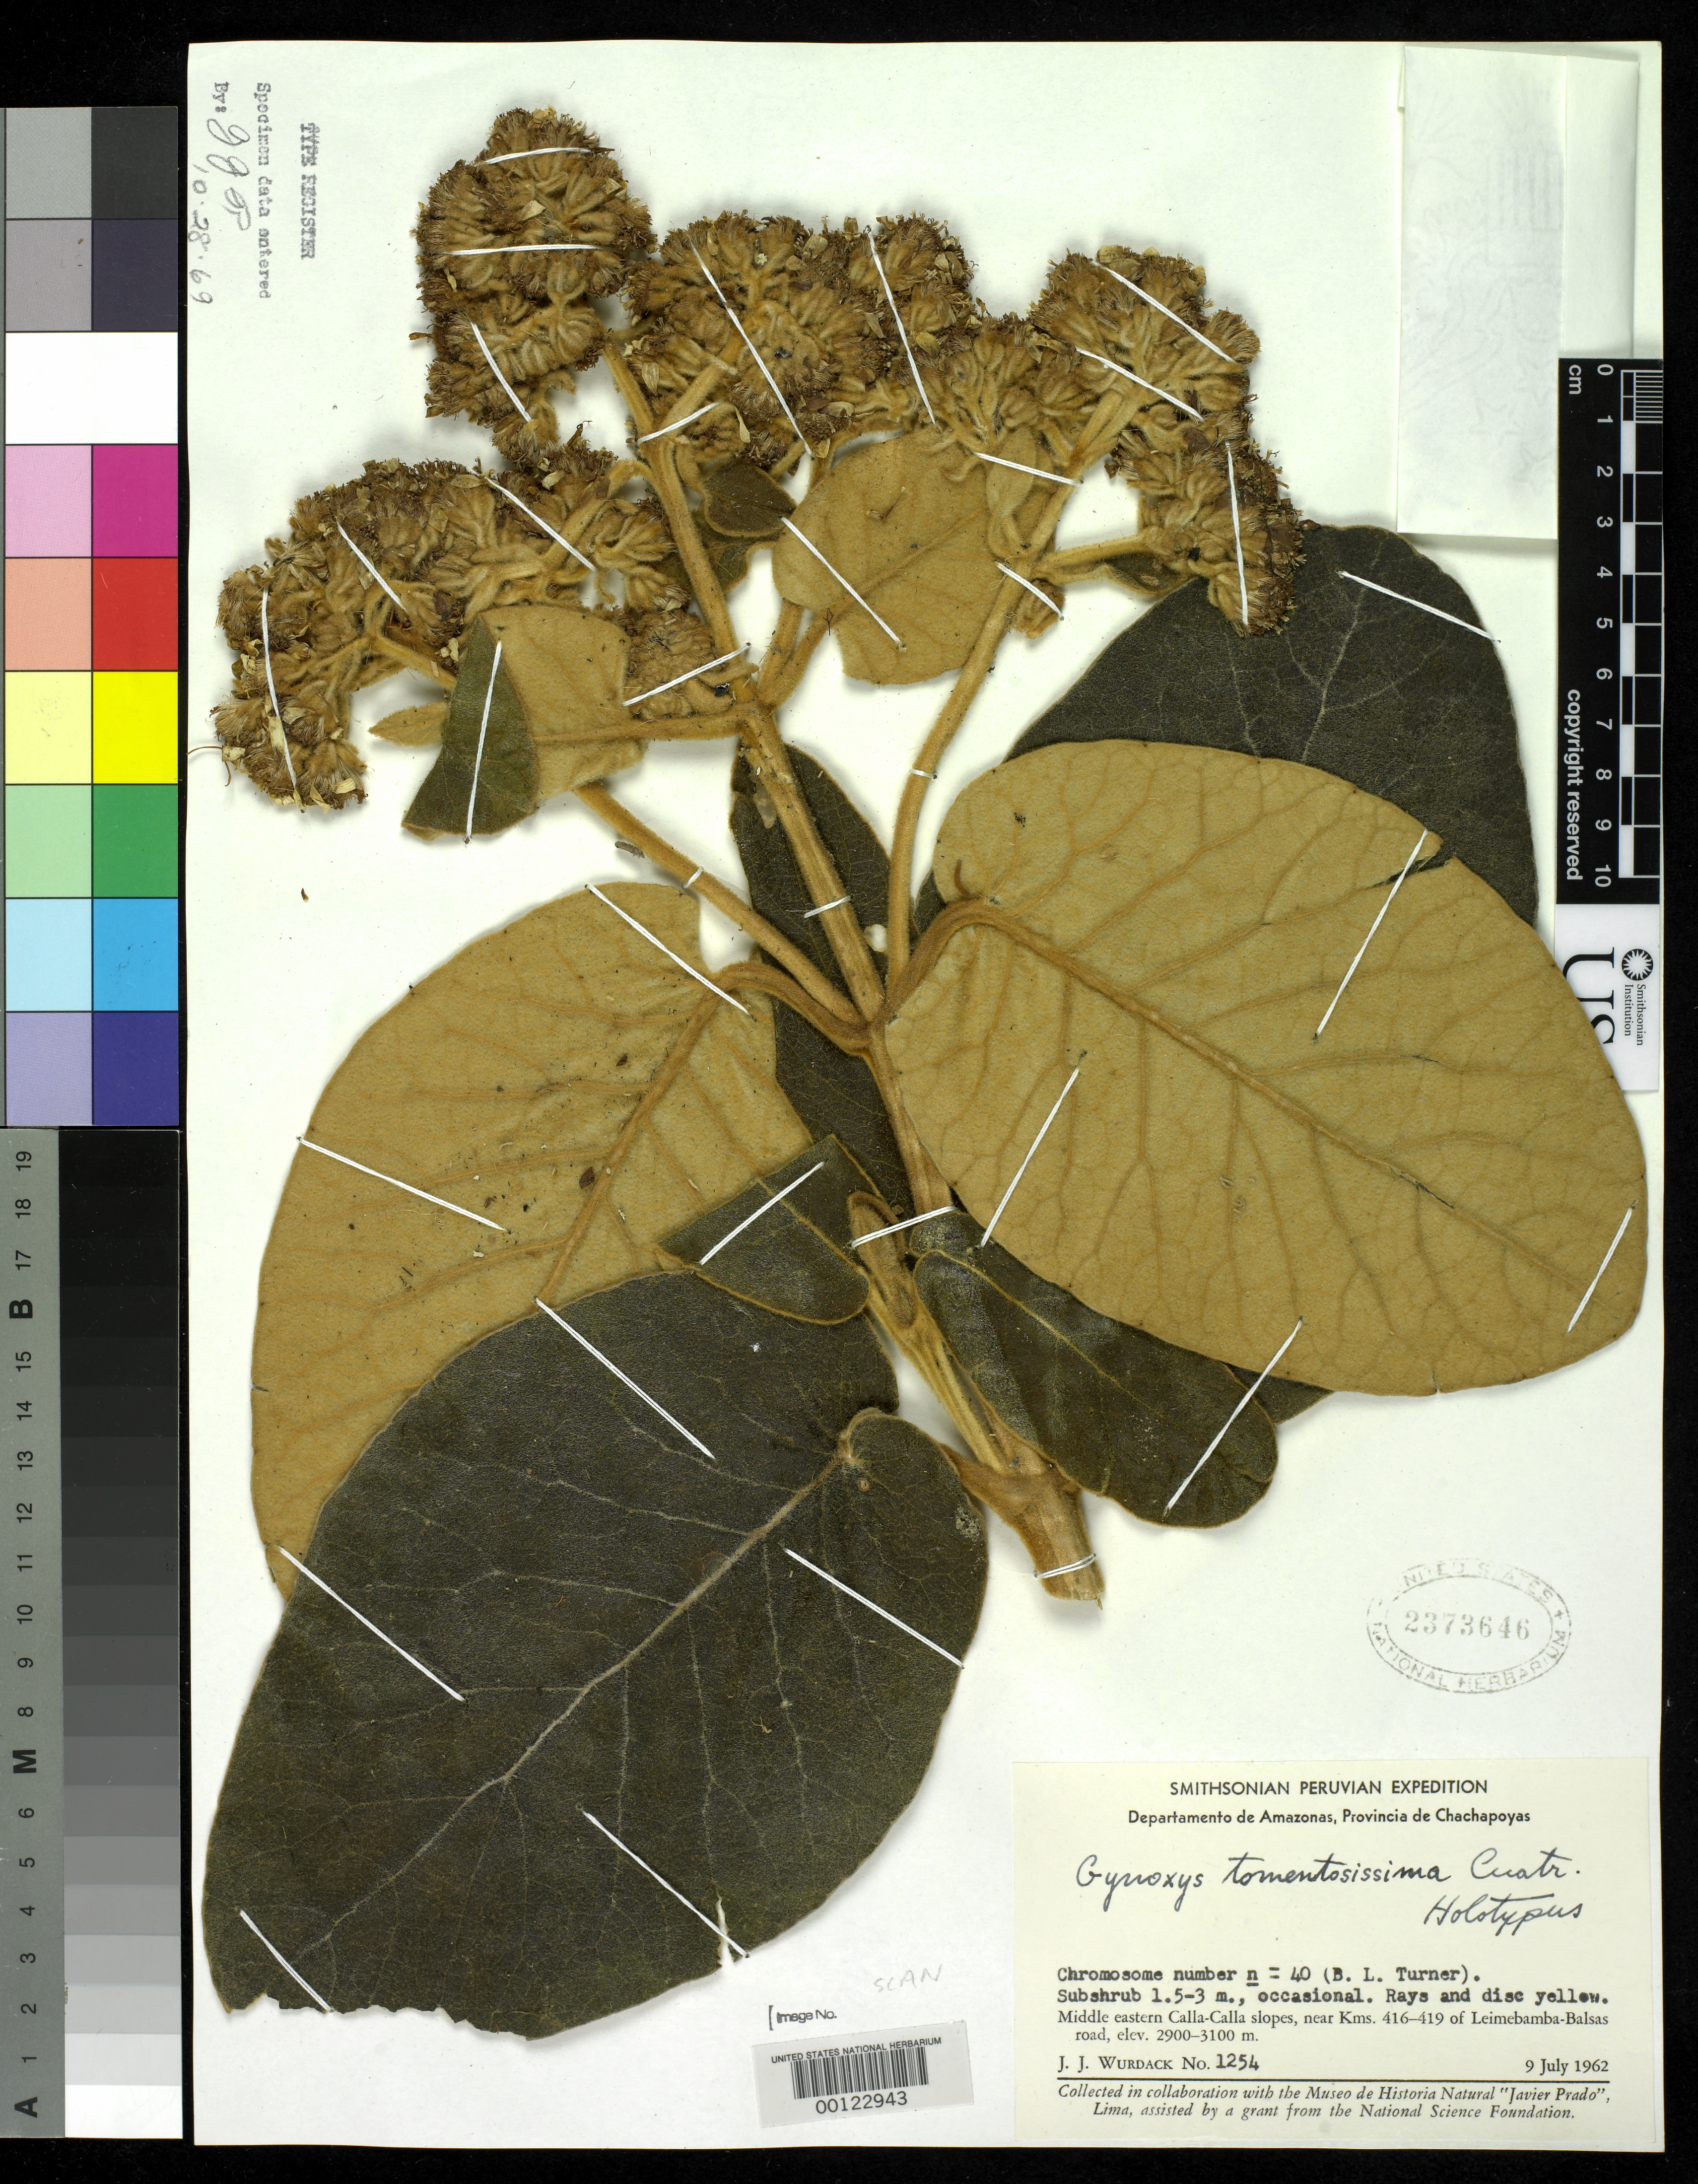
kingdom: Plantae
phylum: Tracheophyta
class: Magnoliopsida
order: Asterales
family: Asteraceae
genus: Gynoxys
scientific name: Gynoxys tomentosissima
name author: Cuatrec.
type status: Holotype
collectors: J. J. Wurdack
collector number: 1254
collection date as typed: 09 Jul 1962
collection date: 1962-07-09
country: Peru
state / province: Amazonas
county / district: Chachapoyas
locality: Cerros de Calla-Calla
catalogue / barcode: US 2373646